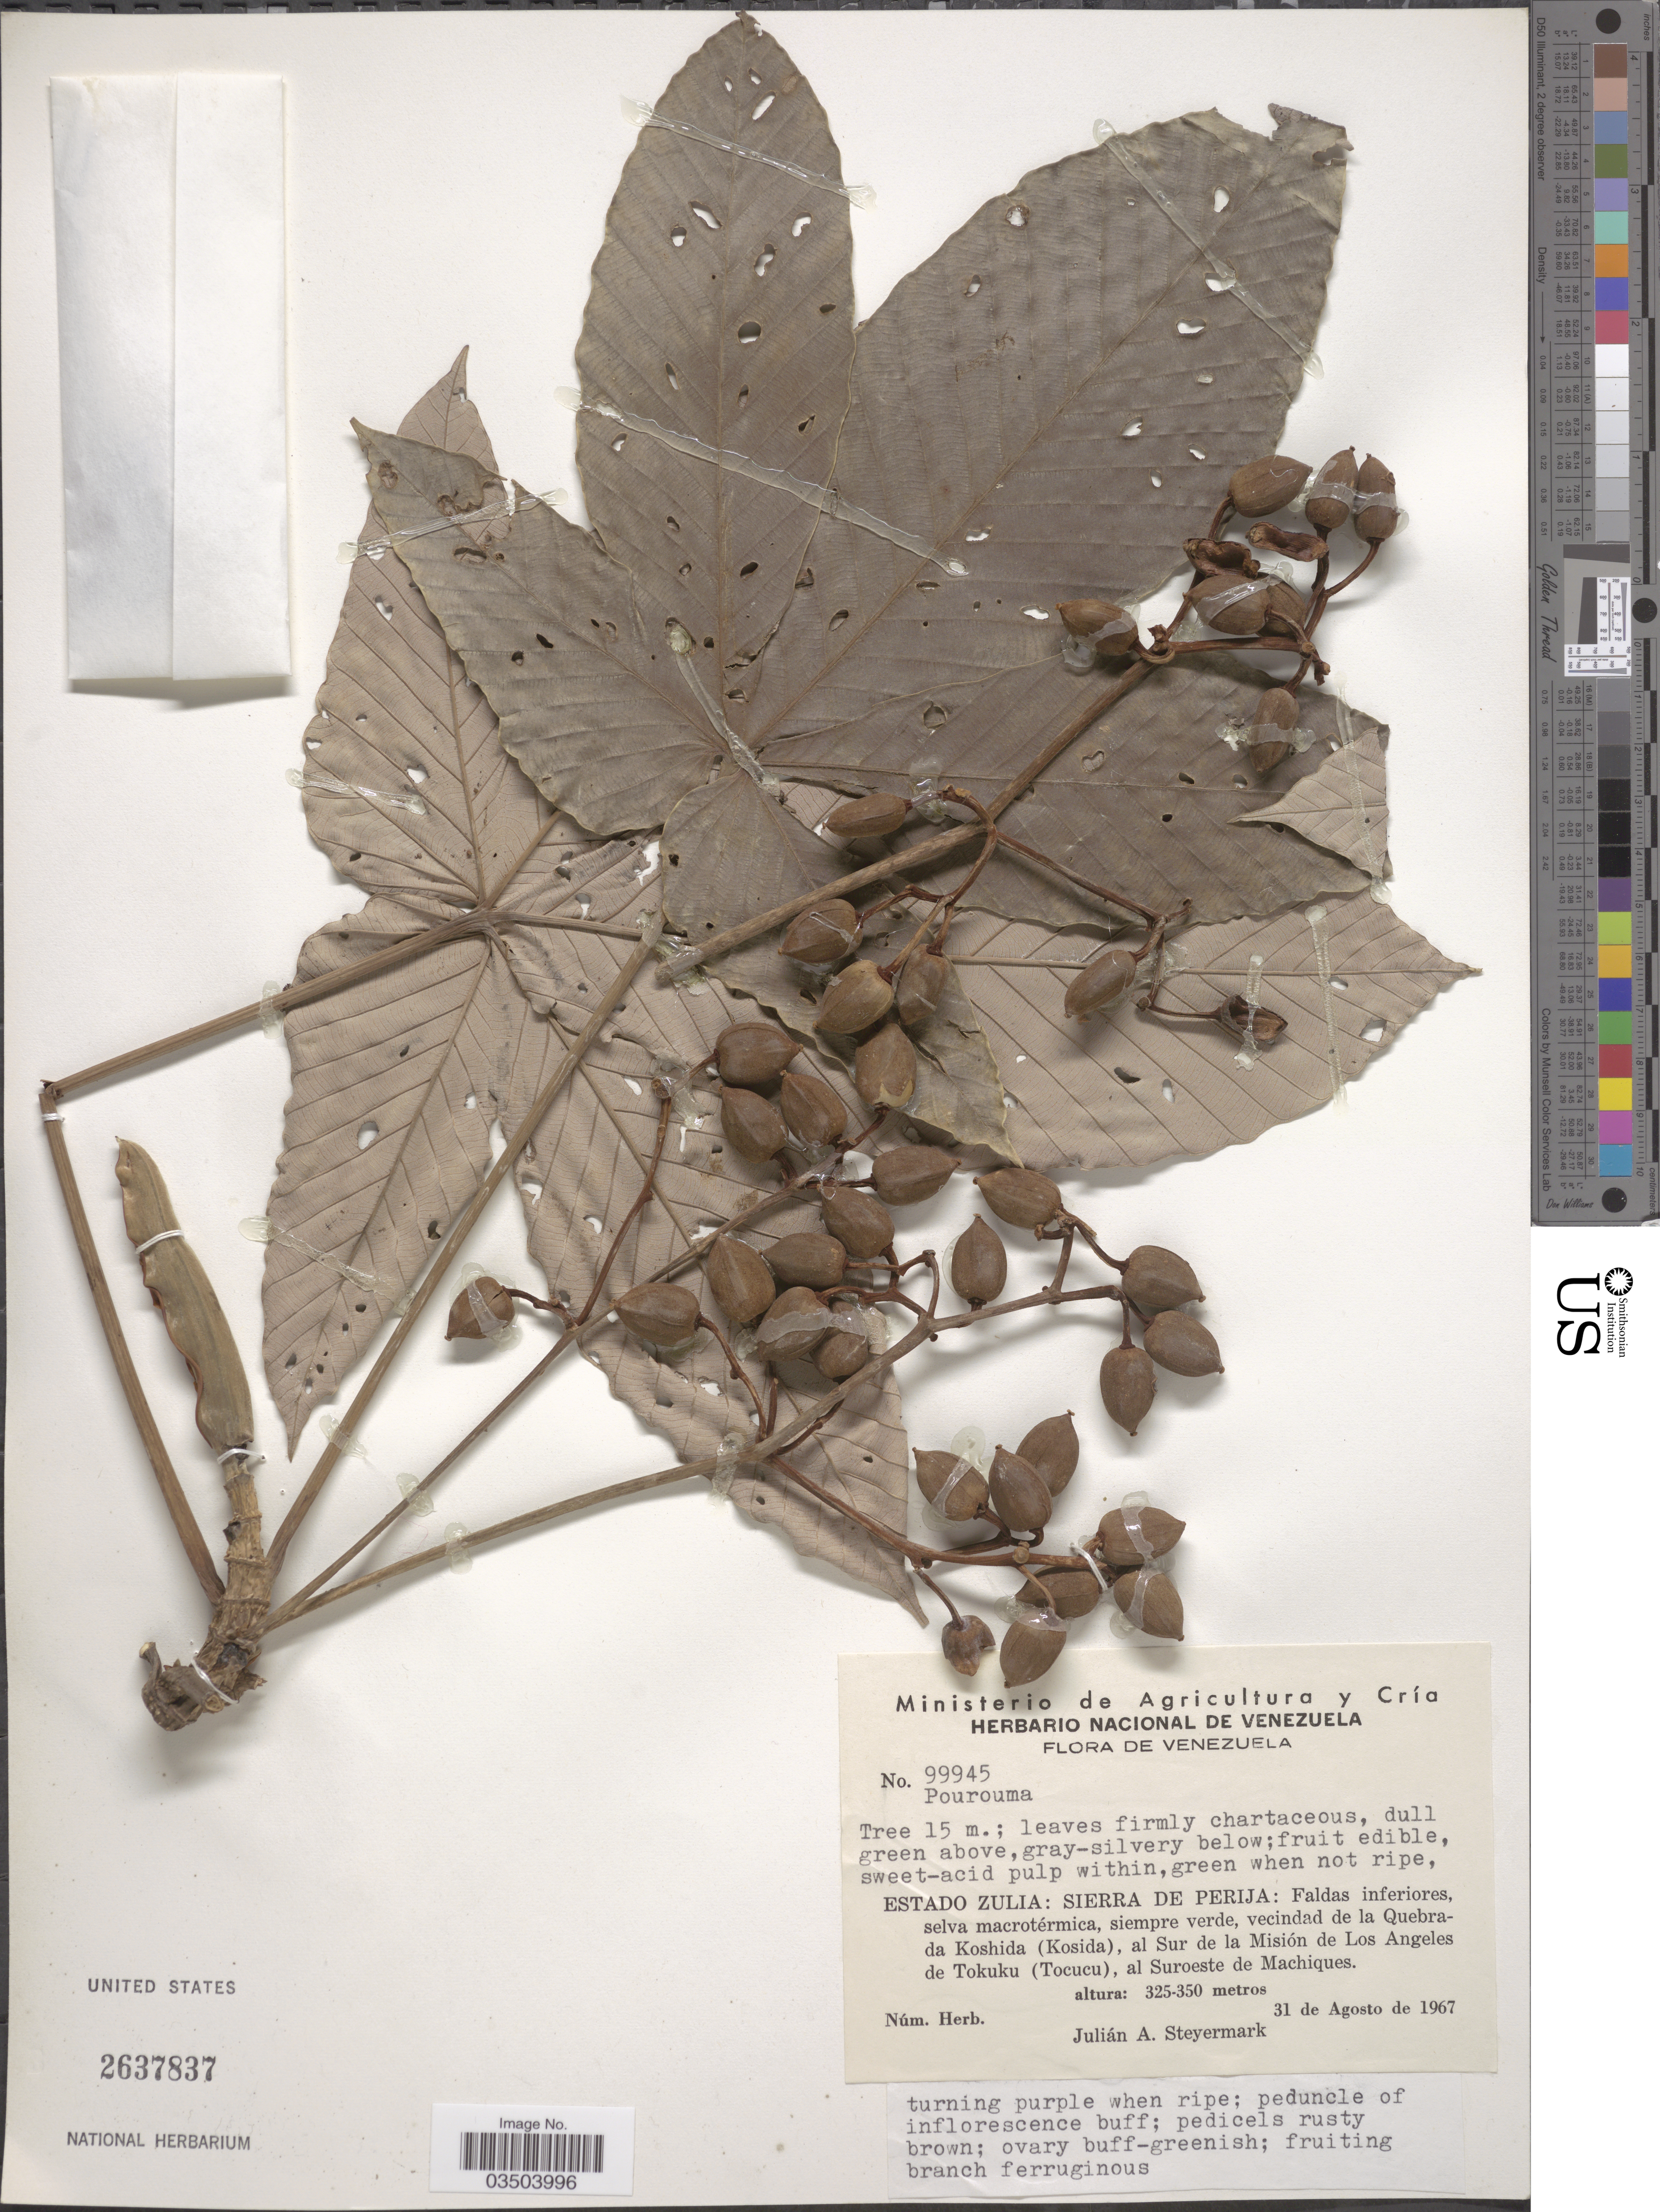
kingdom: Plantae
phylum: Tracheophyta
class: Magnoliopsida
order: Rosales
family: Urticaceae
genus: Pourouma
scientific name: Pourouma sp.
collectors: J. Steyermark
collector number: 99945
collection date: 1967-08-31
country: Venezuela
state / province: Zulia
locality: Sierra de Perija: Faldas inferiores, selva macrotérmica, siempre verde, vecindad de la Quebrada Koshida (Kosida), al Sur de la Misión de Los Angeles de Tokuku (Tocucu), al Suroeste de Machiques.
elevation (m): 325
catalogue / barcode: US 2637837